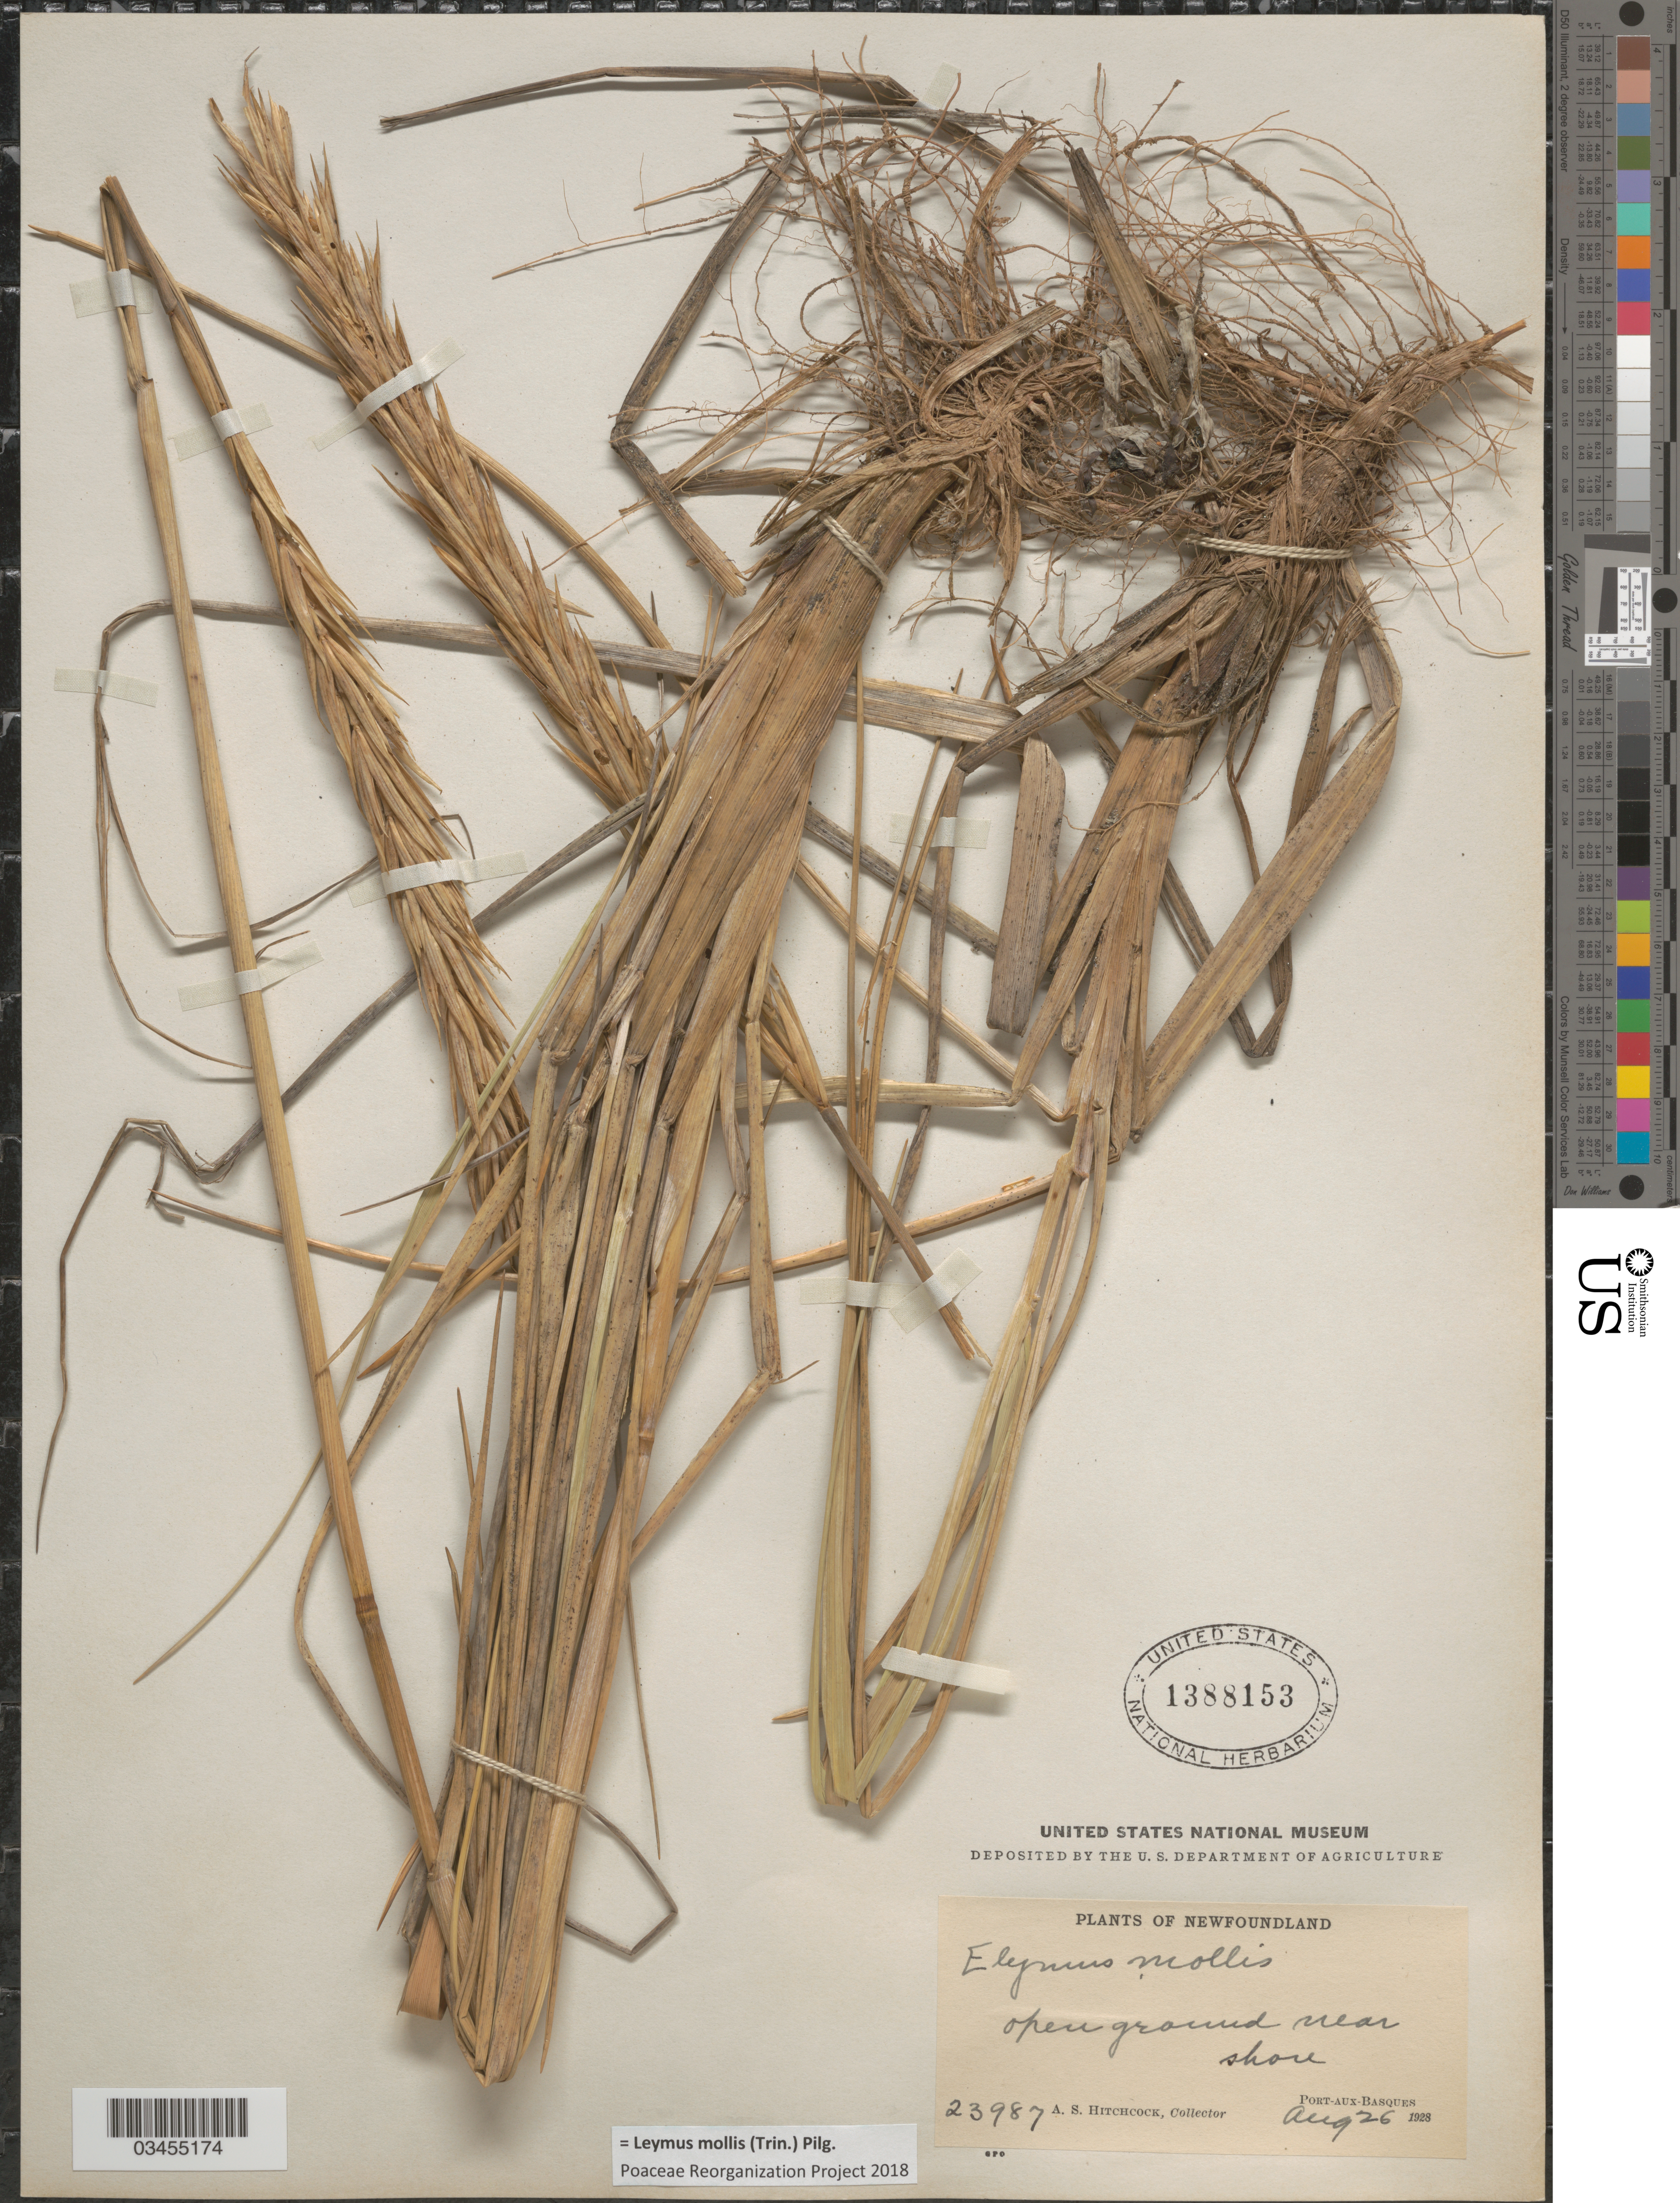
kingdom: Plantae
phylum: Tracheophyta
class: Liliopsida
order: Poales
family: Poaceae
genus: Leymus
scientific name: Leymus mollis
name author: (Trin.) Pilg.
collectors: A. S. Hitchcock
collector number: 23987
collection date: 1928-08-26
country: Canada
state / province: Newfoundland and Labrador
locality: Open ground near shore. Port-Aux-Basques.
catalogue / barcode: US 1388153